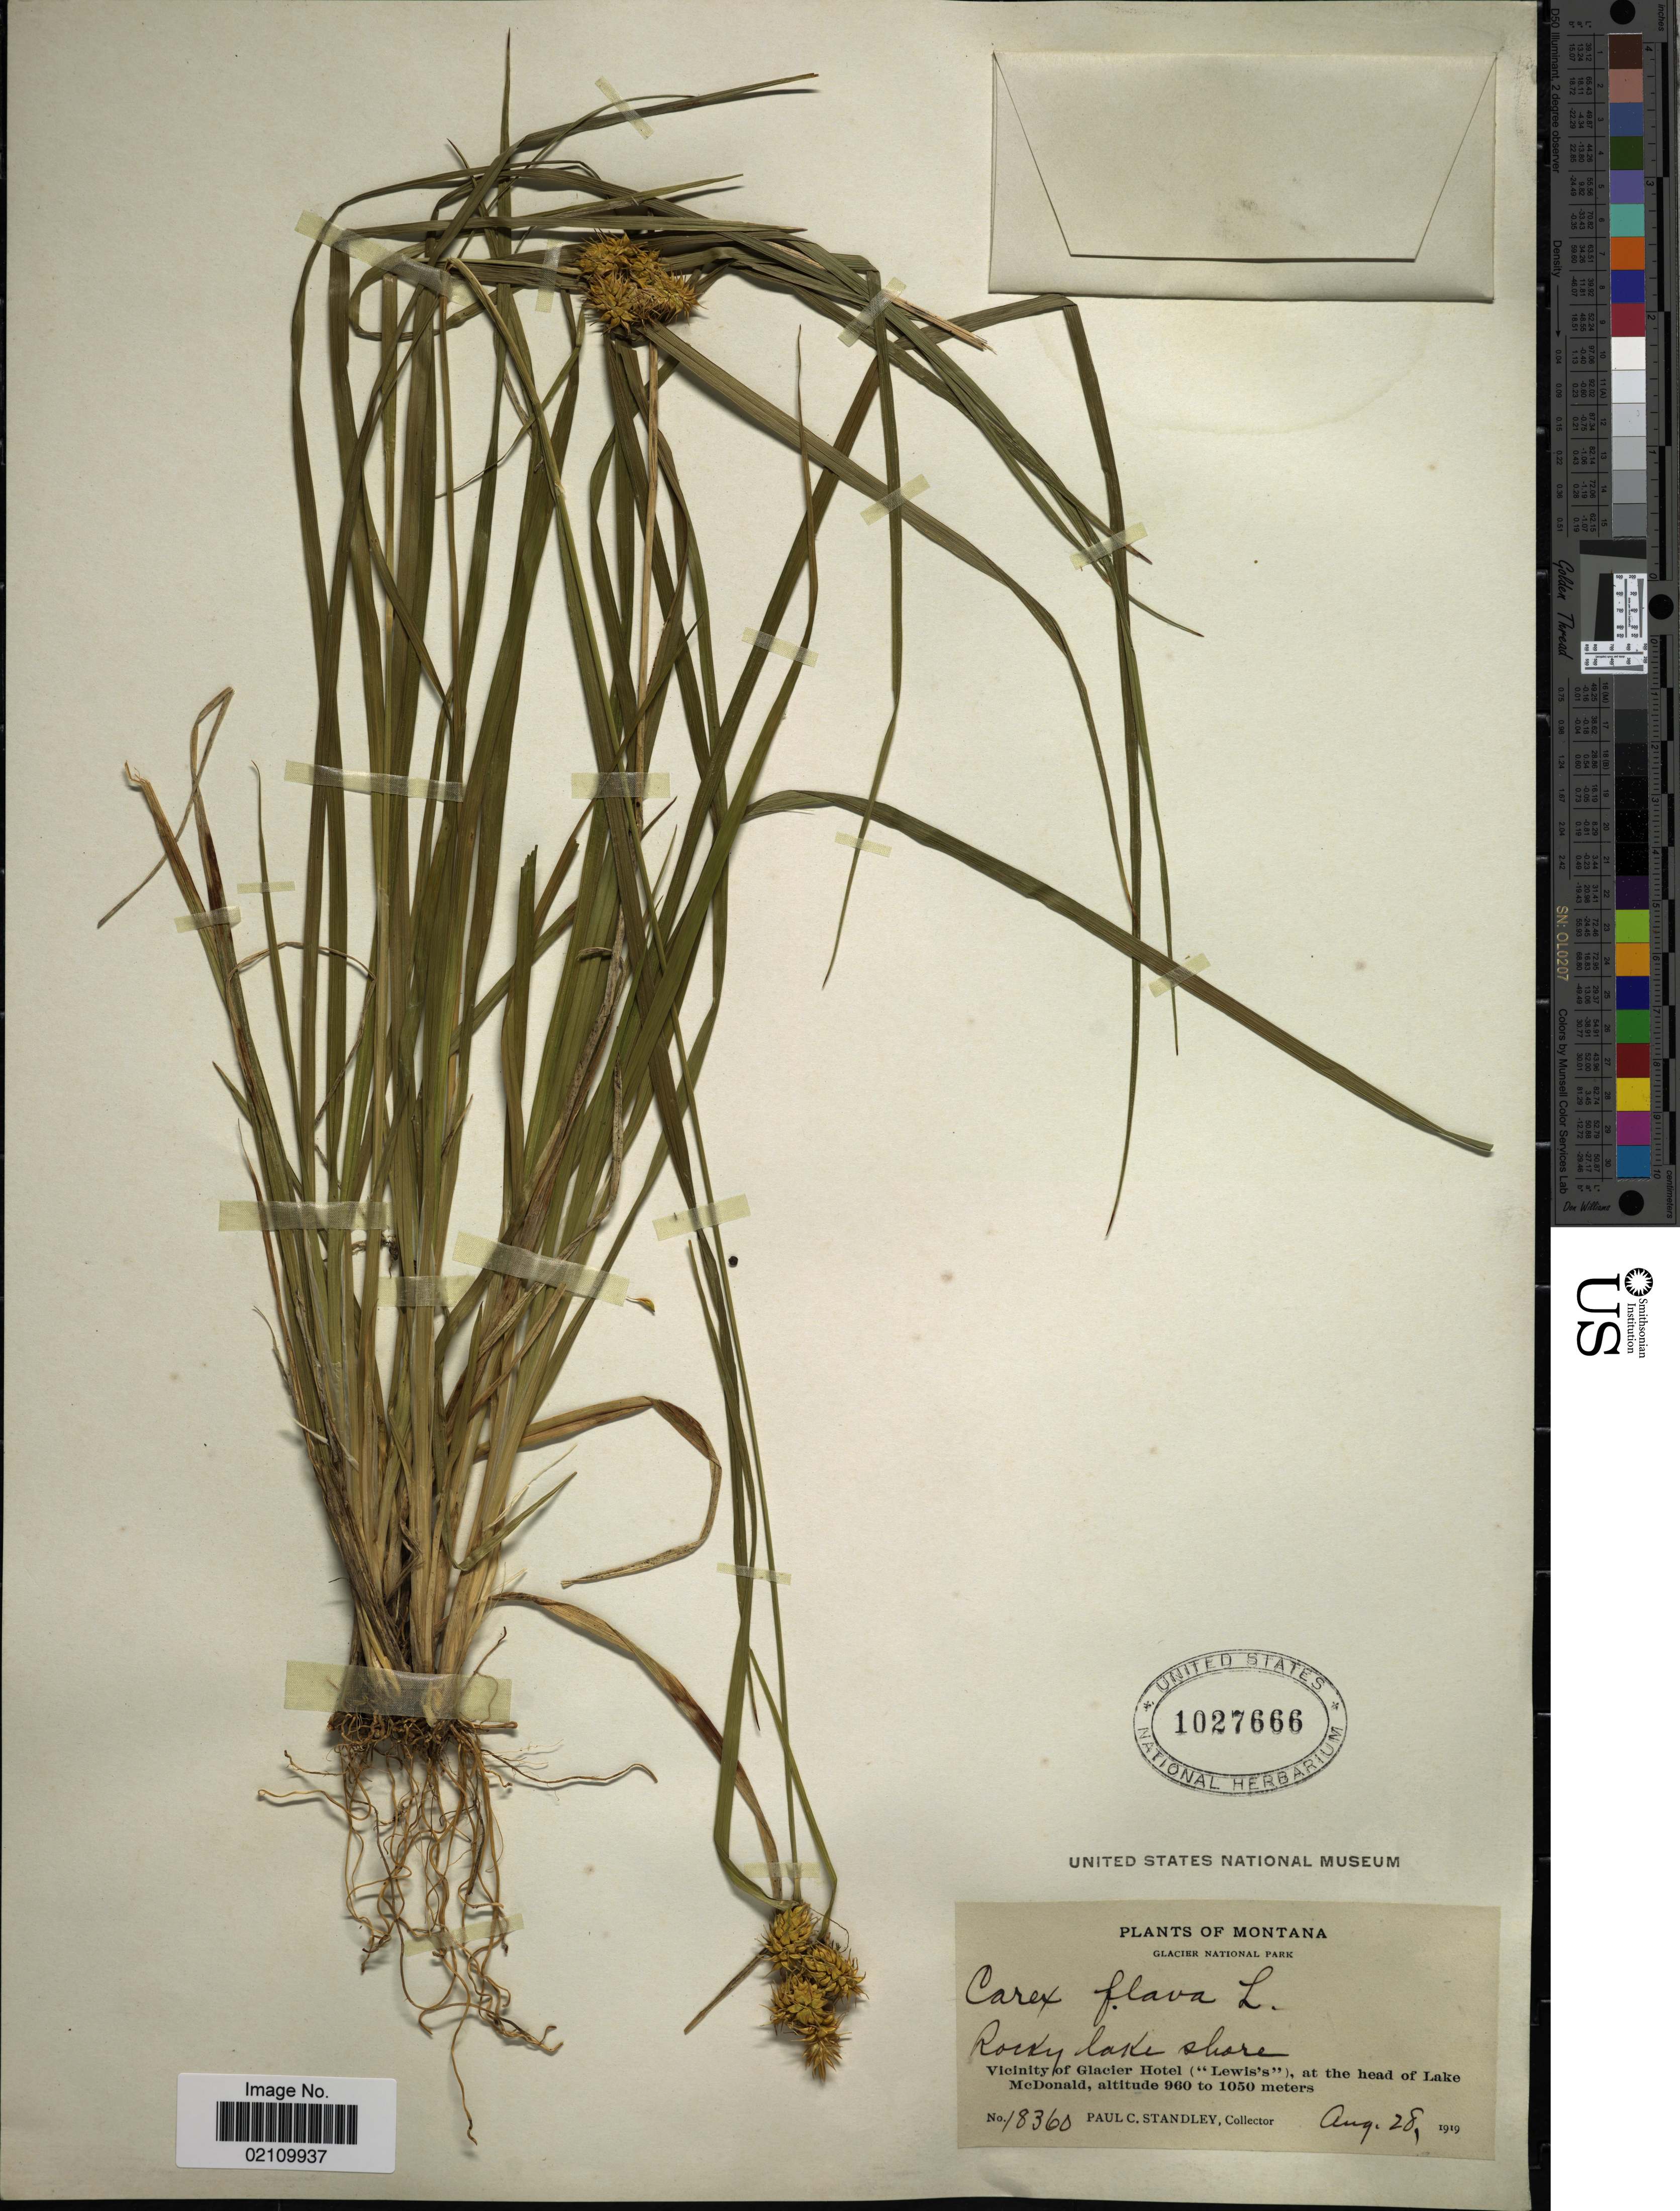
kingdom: Plantae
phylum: Tracheophyta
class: Liliopsida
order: Poales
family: Cyperaceae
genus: Carex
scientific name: Carex flava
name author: L.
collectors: P. C. Standley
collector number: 18360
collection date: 1919-08-28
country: United States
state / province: Montana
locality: Glacier National Park. Rocky lake hore. Vicinity of Glacier Hotel ( "Lewi's"), at the head of Lake McDonald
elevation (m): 960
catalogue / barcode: US 1027666